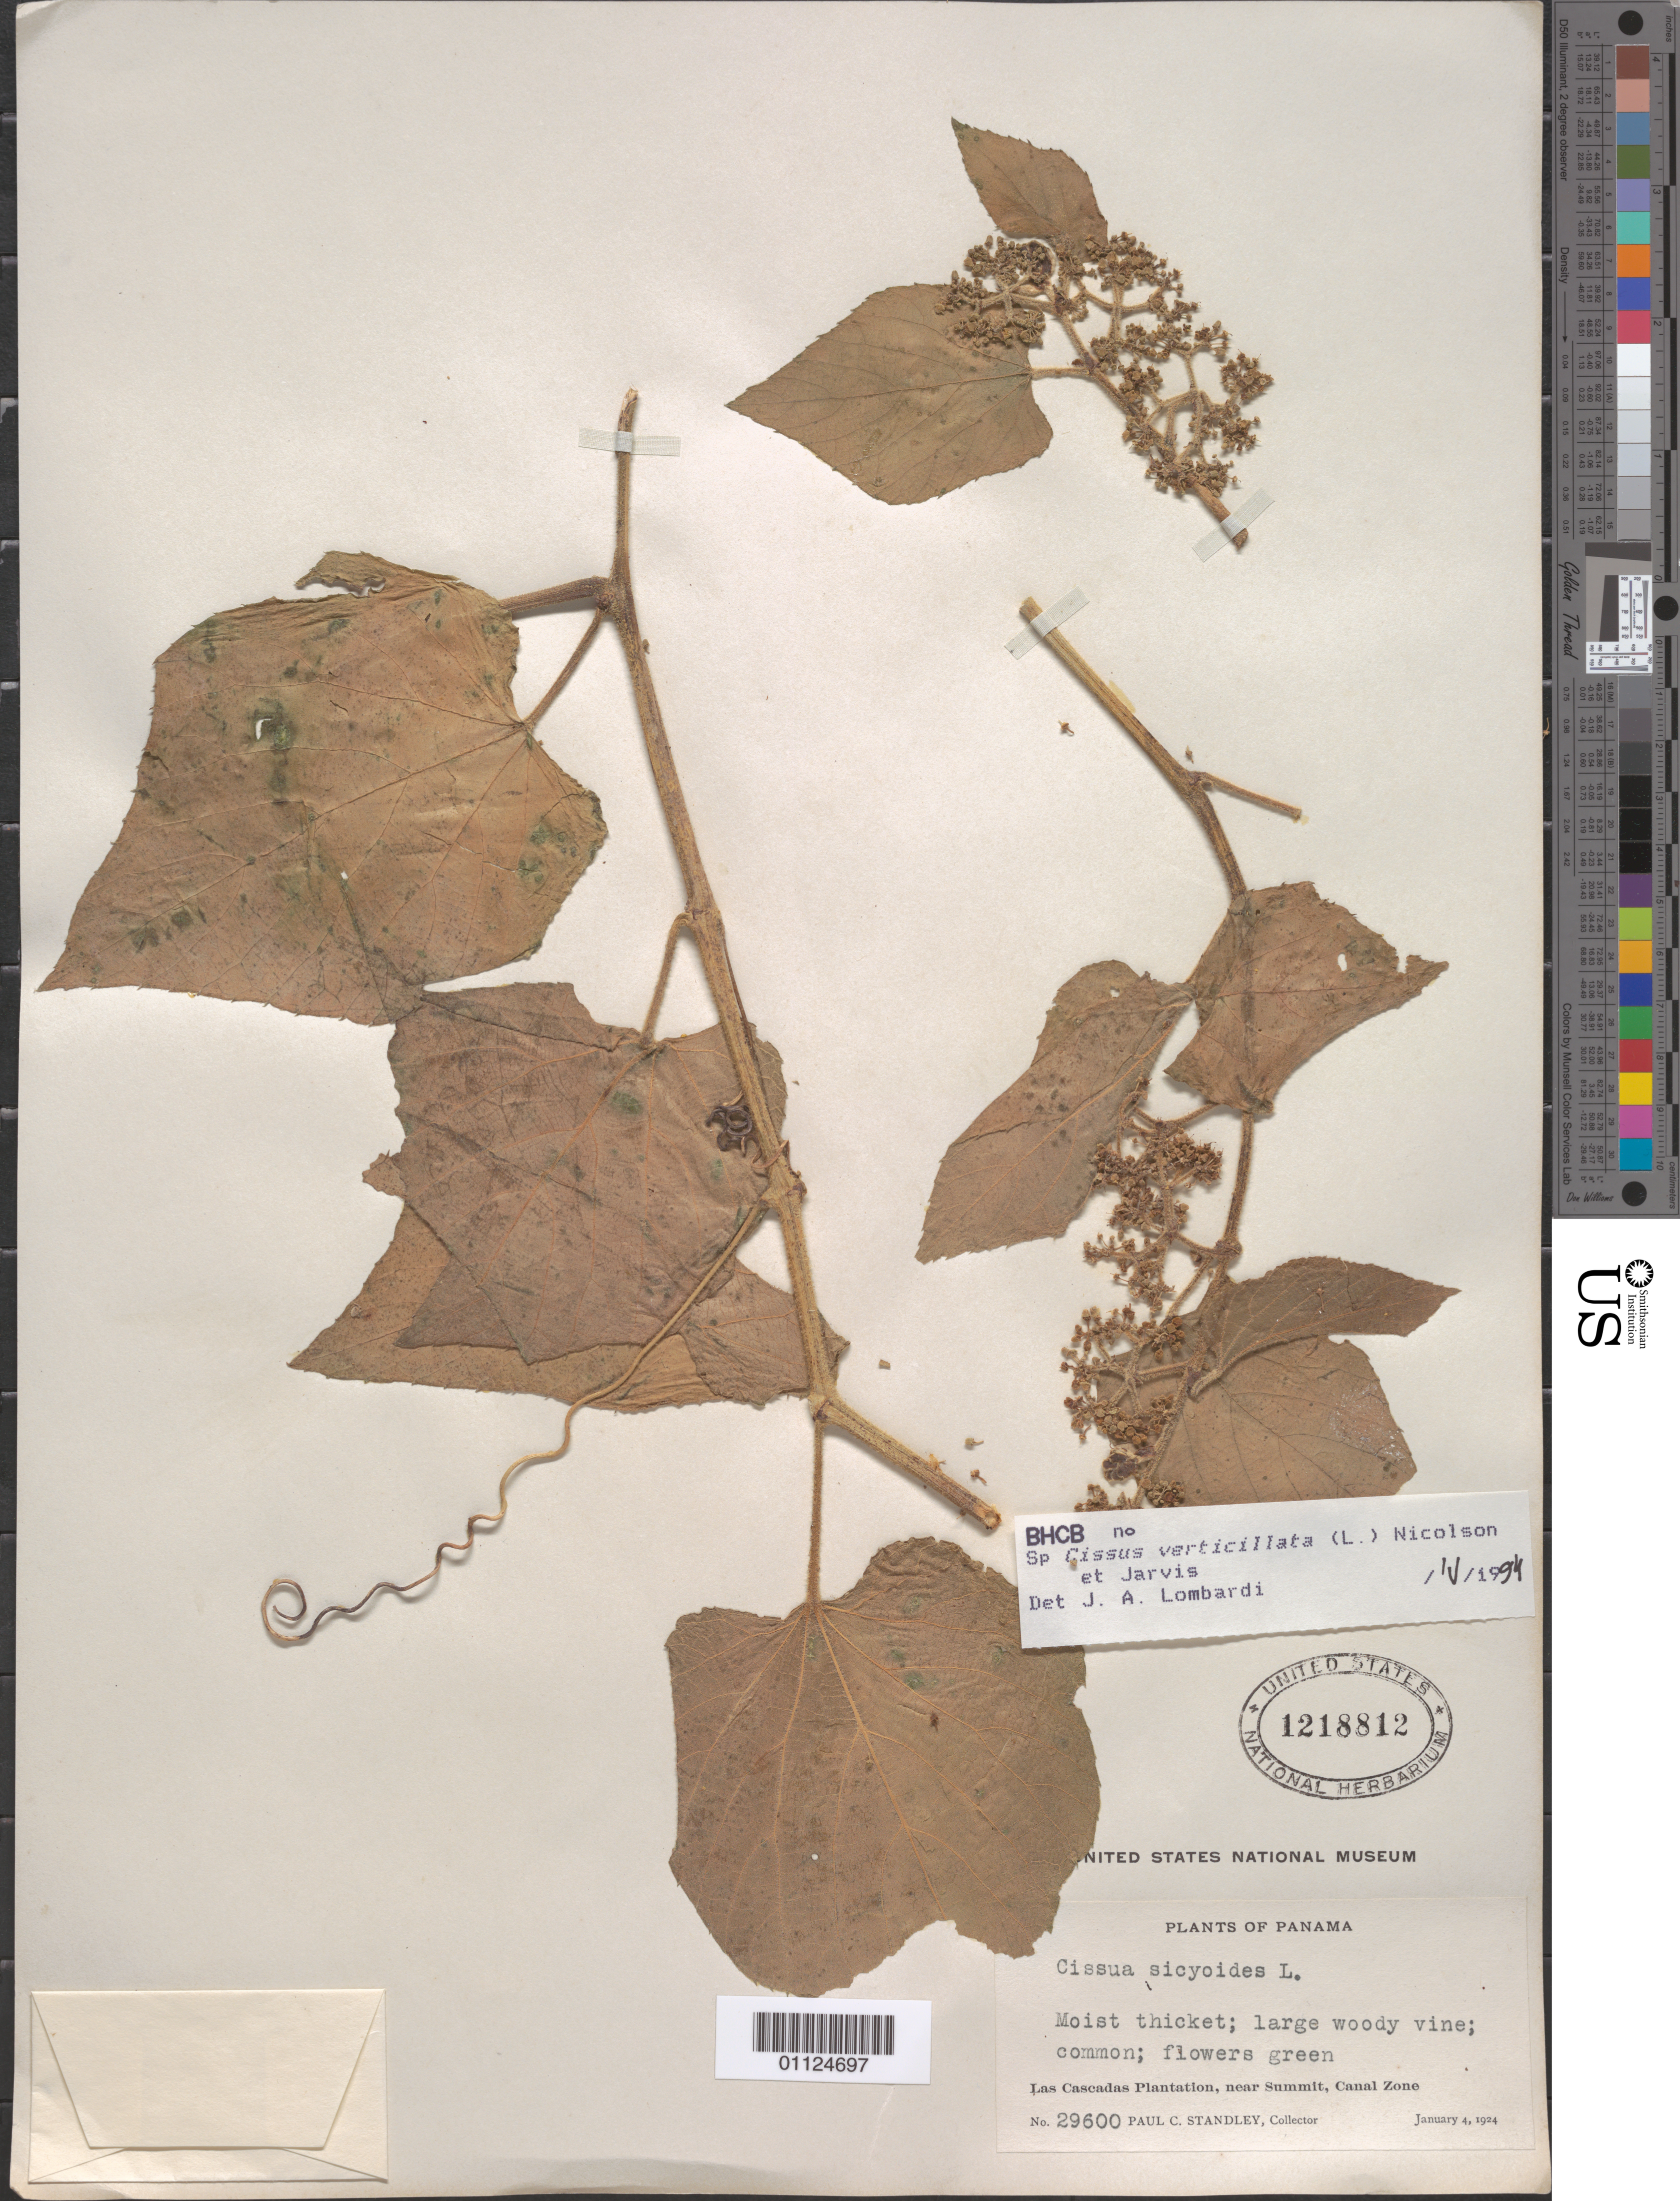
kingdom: Plantae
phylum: Tracheophyta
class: Magnoliopsida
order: Vitales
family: Vitaceae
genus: Cissus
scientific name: Cissus verticillata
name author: (L.) Nicolson & C.E. Jarvis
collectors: P. C. Standley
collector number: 29600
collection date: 1924-01-04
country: Panama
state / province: Panamá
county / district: Canal Zone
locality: Las Cascadas Plantation, near Summit.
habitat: Moist thicket, large woody vine.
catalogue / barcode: US 1218812